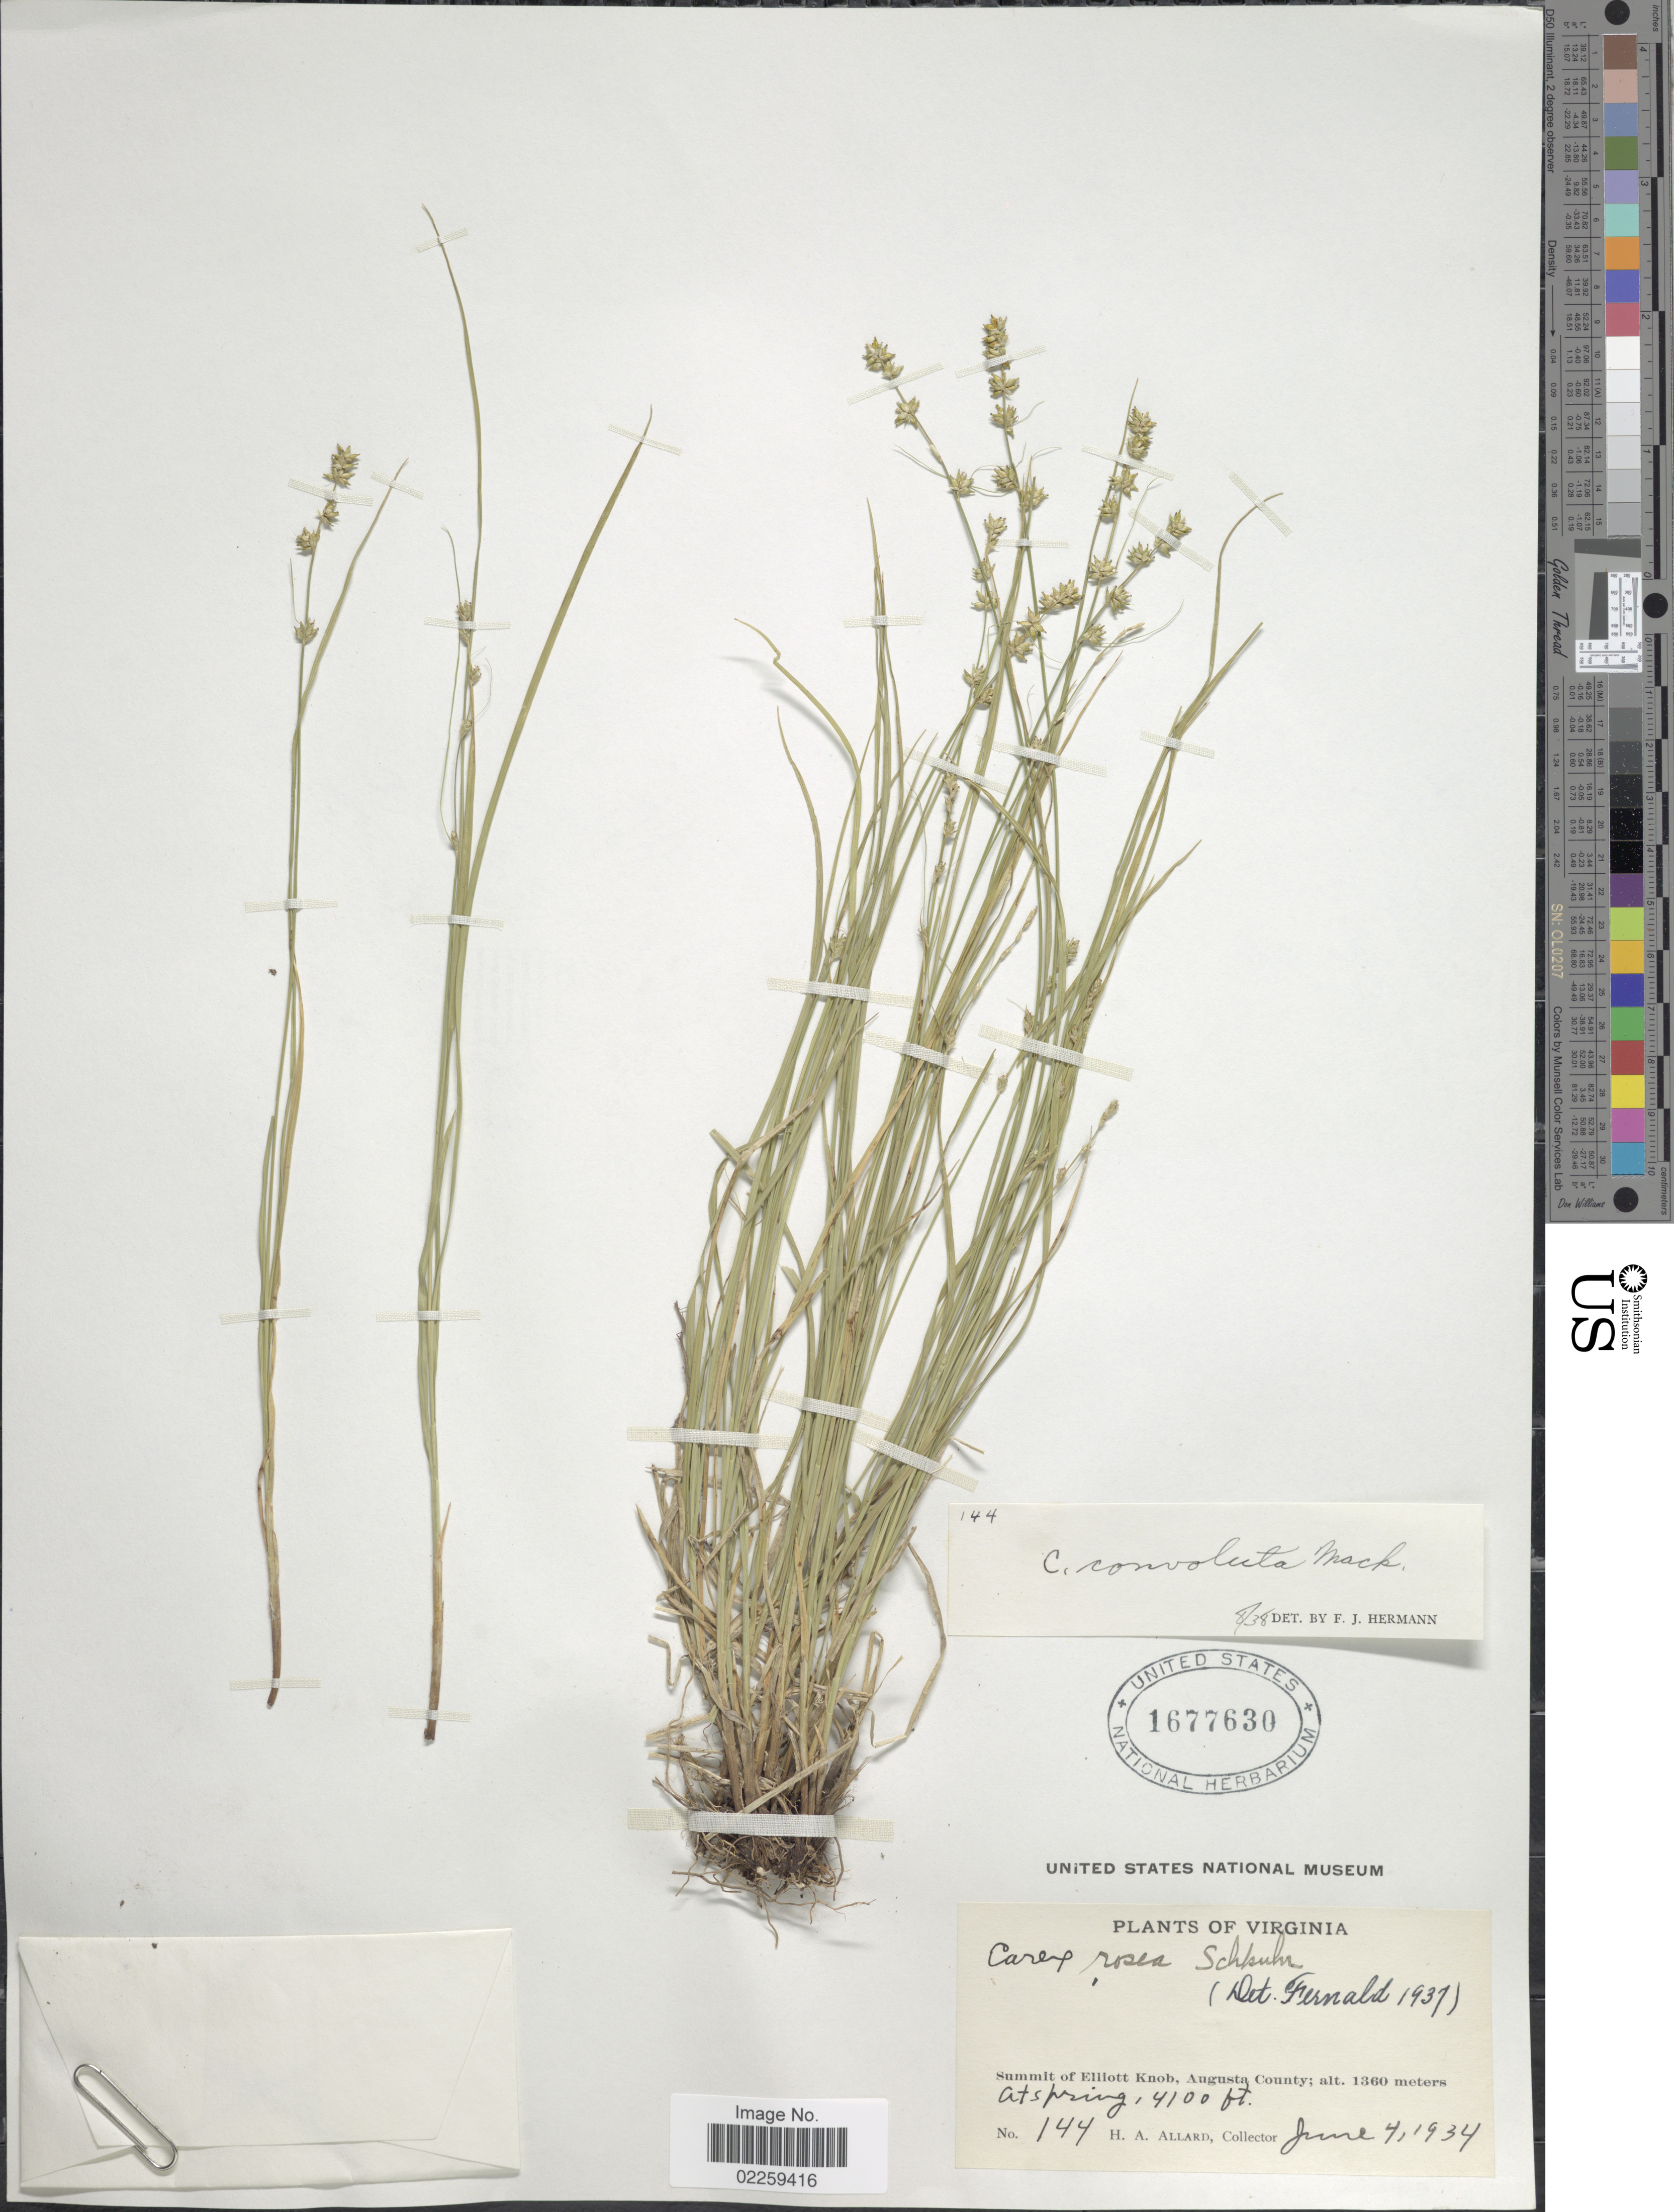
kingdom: Plantae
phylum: Tracheophyta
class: Liliopsida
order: Poales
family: Cyperaceae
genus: Carex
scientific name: Carex rosea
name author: Willd.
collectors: H. A. Allard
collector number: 144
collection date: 1934-06-04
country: United States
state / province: Virginia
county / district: Augusta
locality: Summit of Elliott Knob, Augusta County, at spring [unsure placement]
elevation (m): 1250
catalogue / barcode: US 1677630